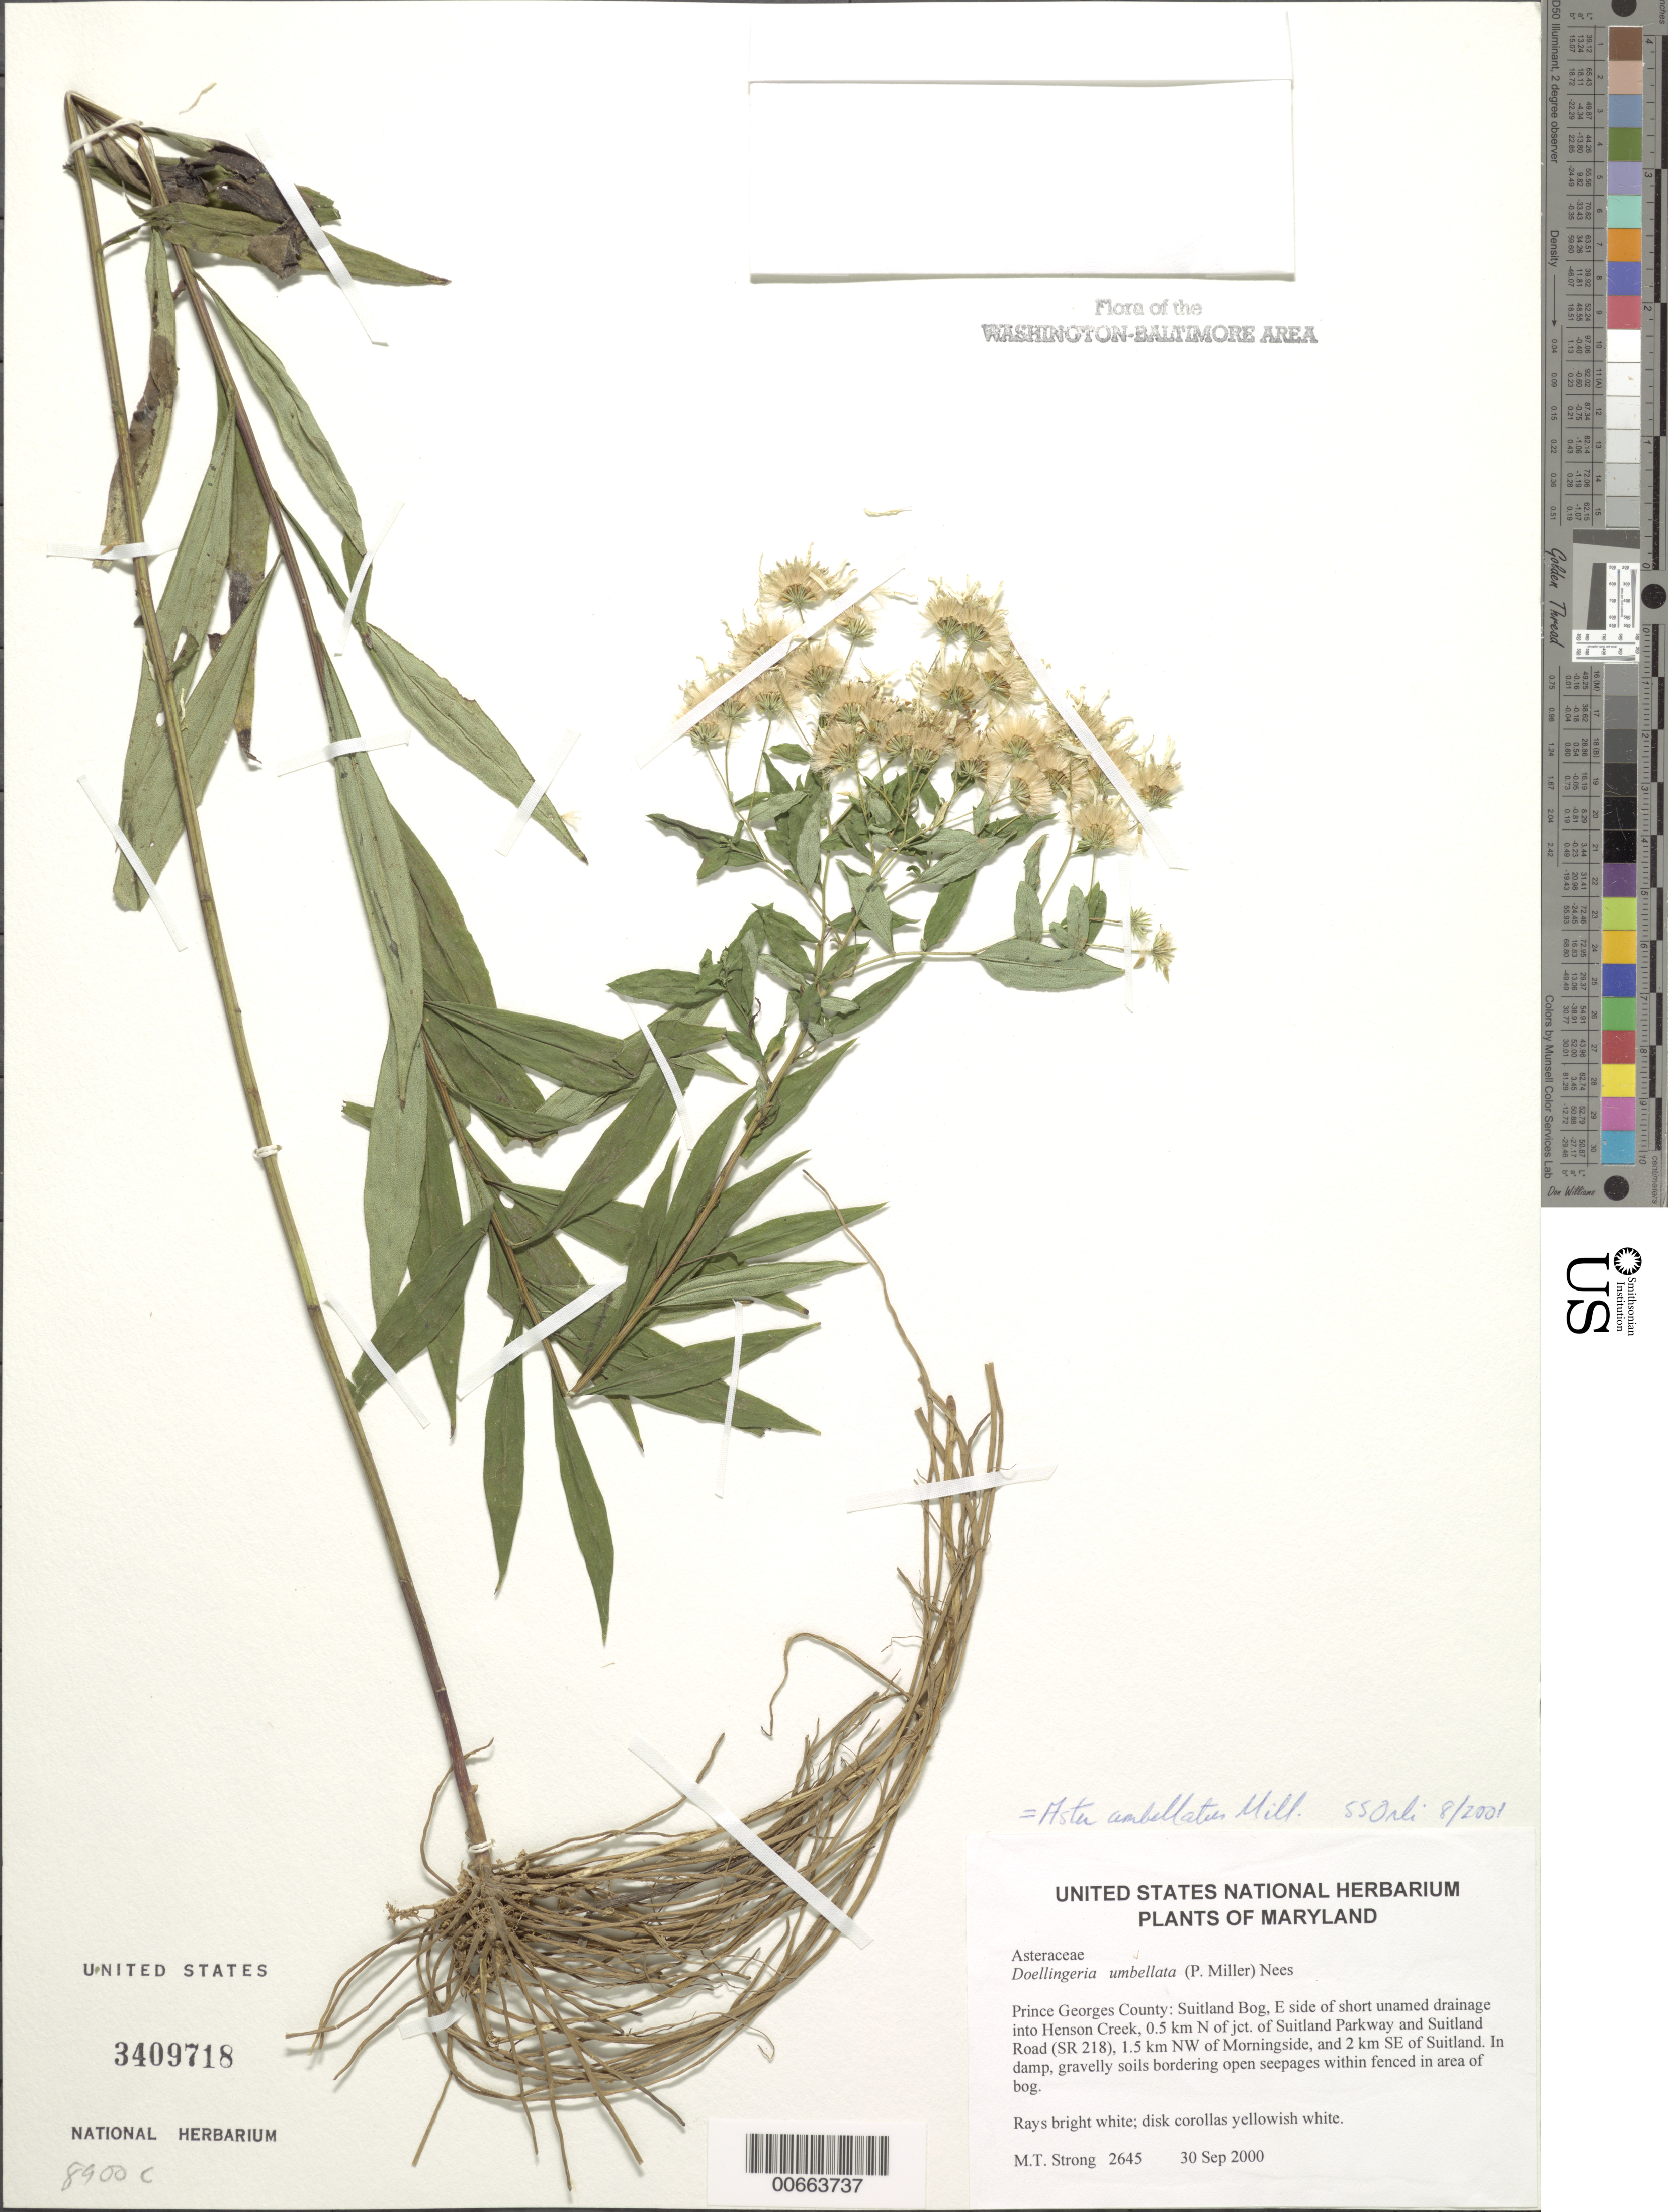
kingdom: Plantae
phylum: Tracheophyta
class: Magnoliopsida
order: Asterales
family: Asteraceae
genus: Doellingeria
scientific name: Doellingeria umbellata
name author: (Mill.) Nees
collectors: M. T. Strong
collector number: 2645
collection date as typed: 30 Sep 2000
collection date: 2000-09-30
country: United States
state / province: Maryland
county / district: Prince George's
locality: Suitland Bog, E side of short unnamed drainage into Henson Creek, 0.5 km N of jct. of Suitland Parkway and Suitland Road (SR 218), 1.5 km NW of Morningside, and 2 km SE of Suitland.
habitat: In damp, gravelly soils bordering open seepages within fenced in area of bog.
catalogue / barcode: US 3409718